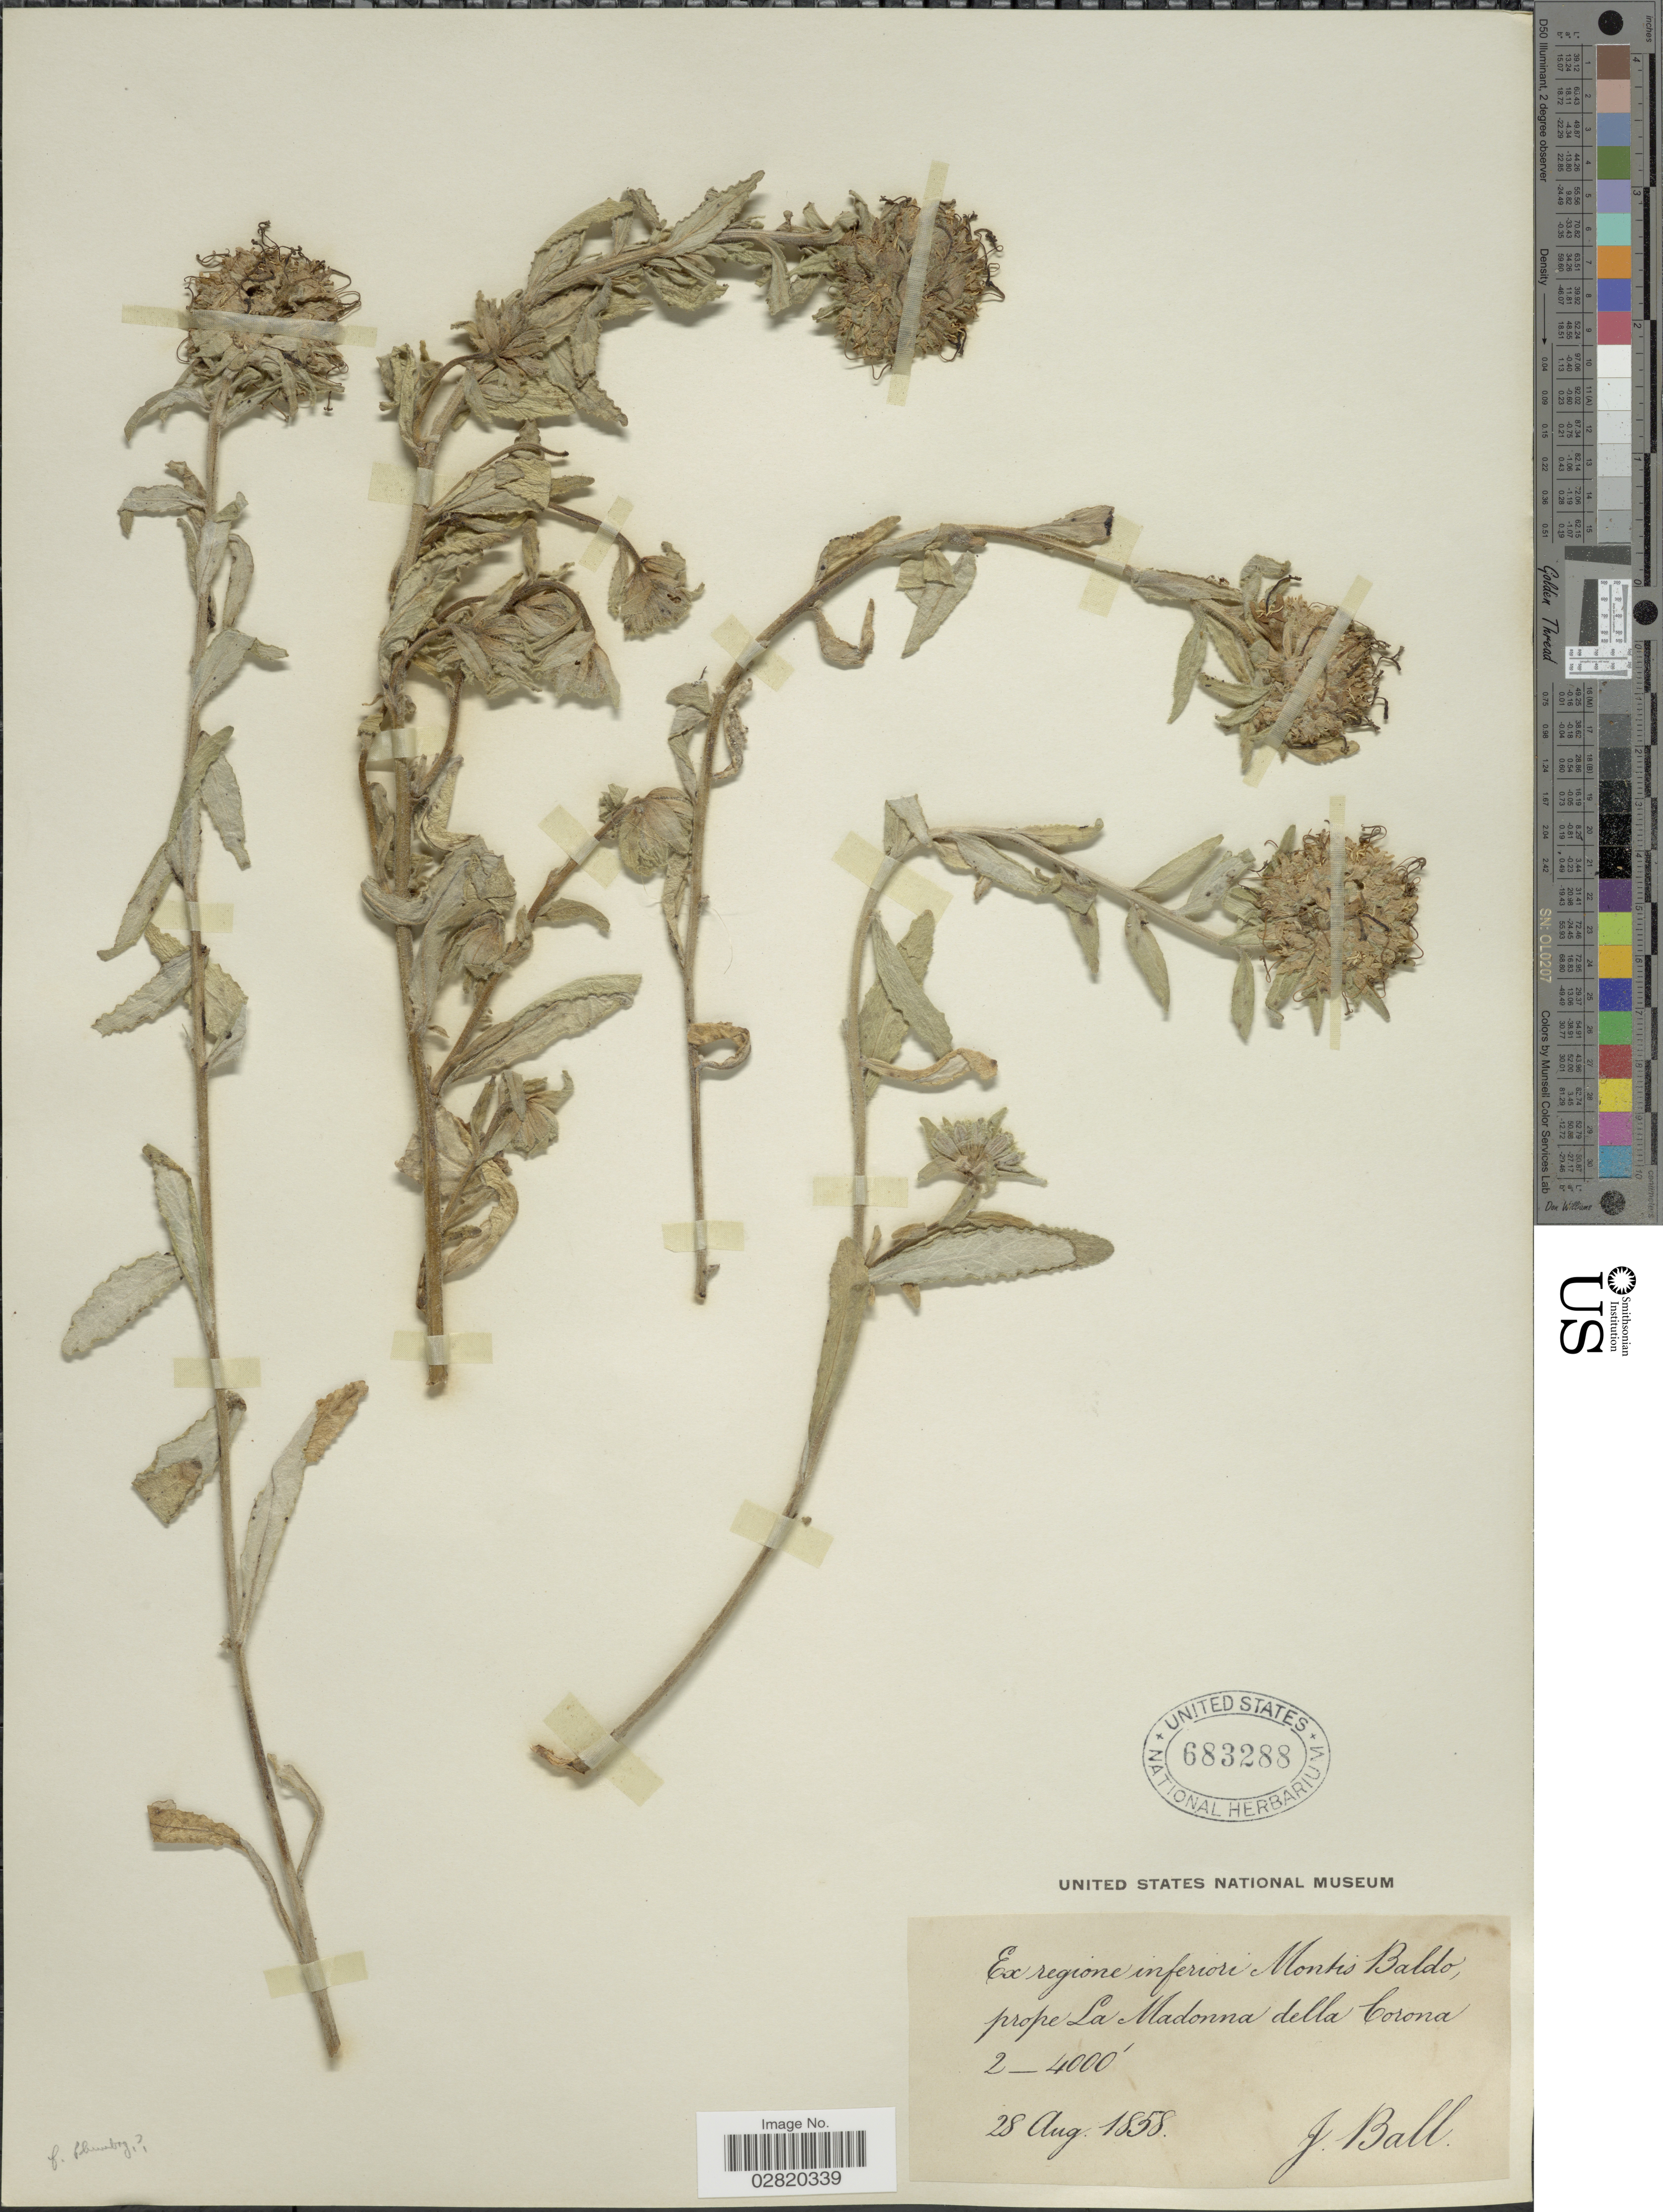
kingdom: Plantae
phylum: Tracheophyta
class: Magnoliopsida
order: Lamiales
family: Lamiaceae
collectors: J. Ball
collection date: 1858-08-28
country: Italy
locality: Ex regione inferiori Montis Baldo, prope La Madonna della Corona.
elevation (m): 610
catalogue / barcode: US 683288